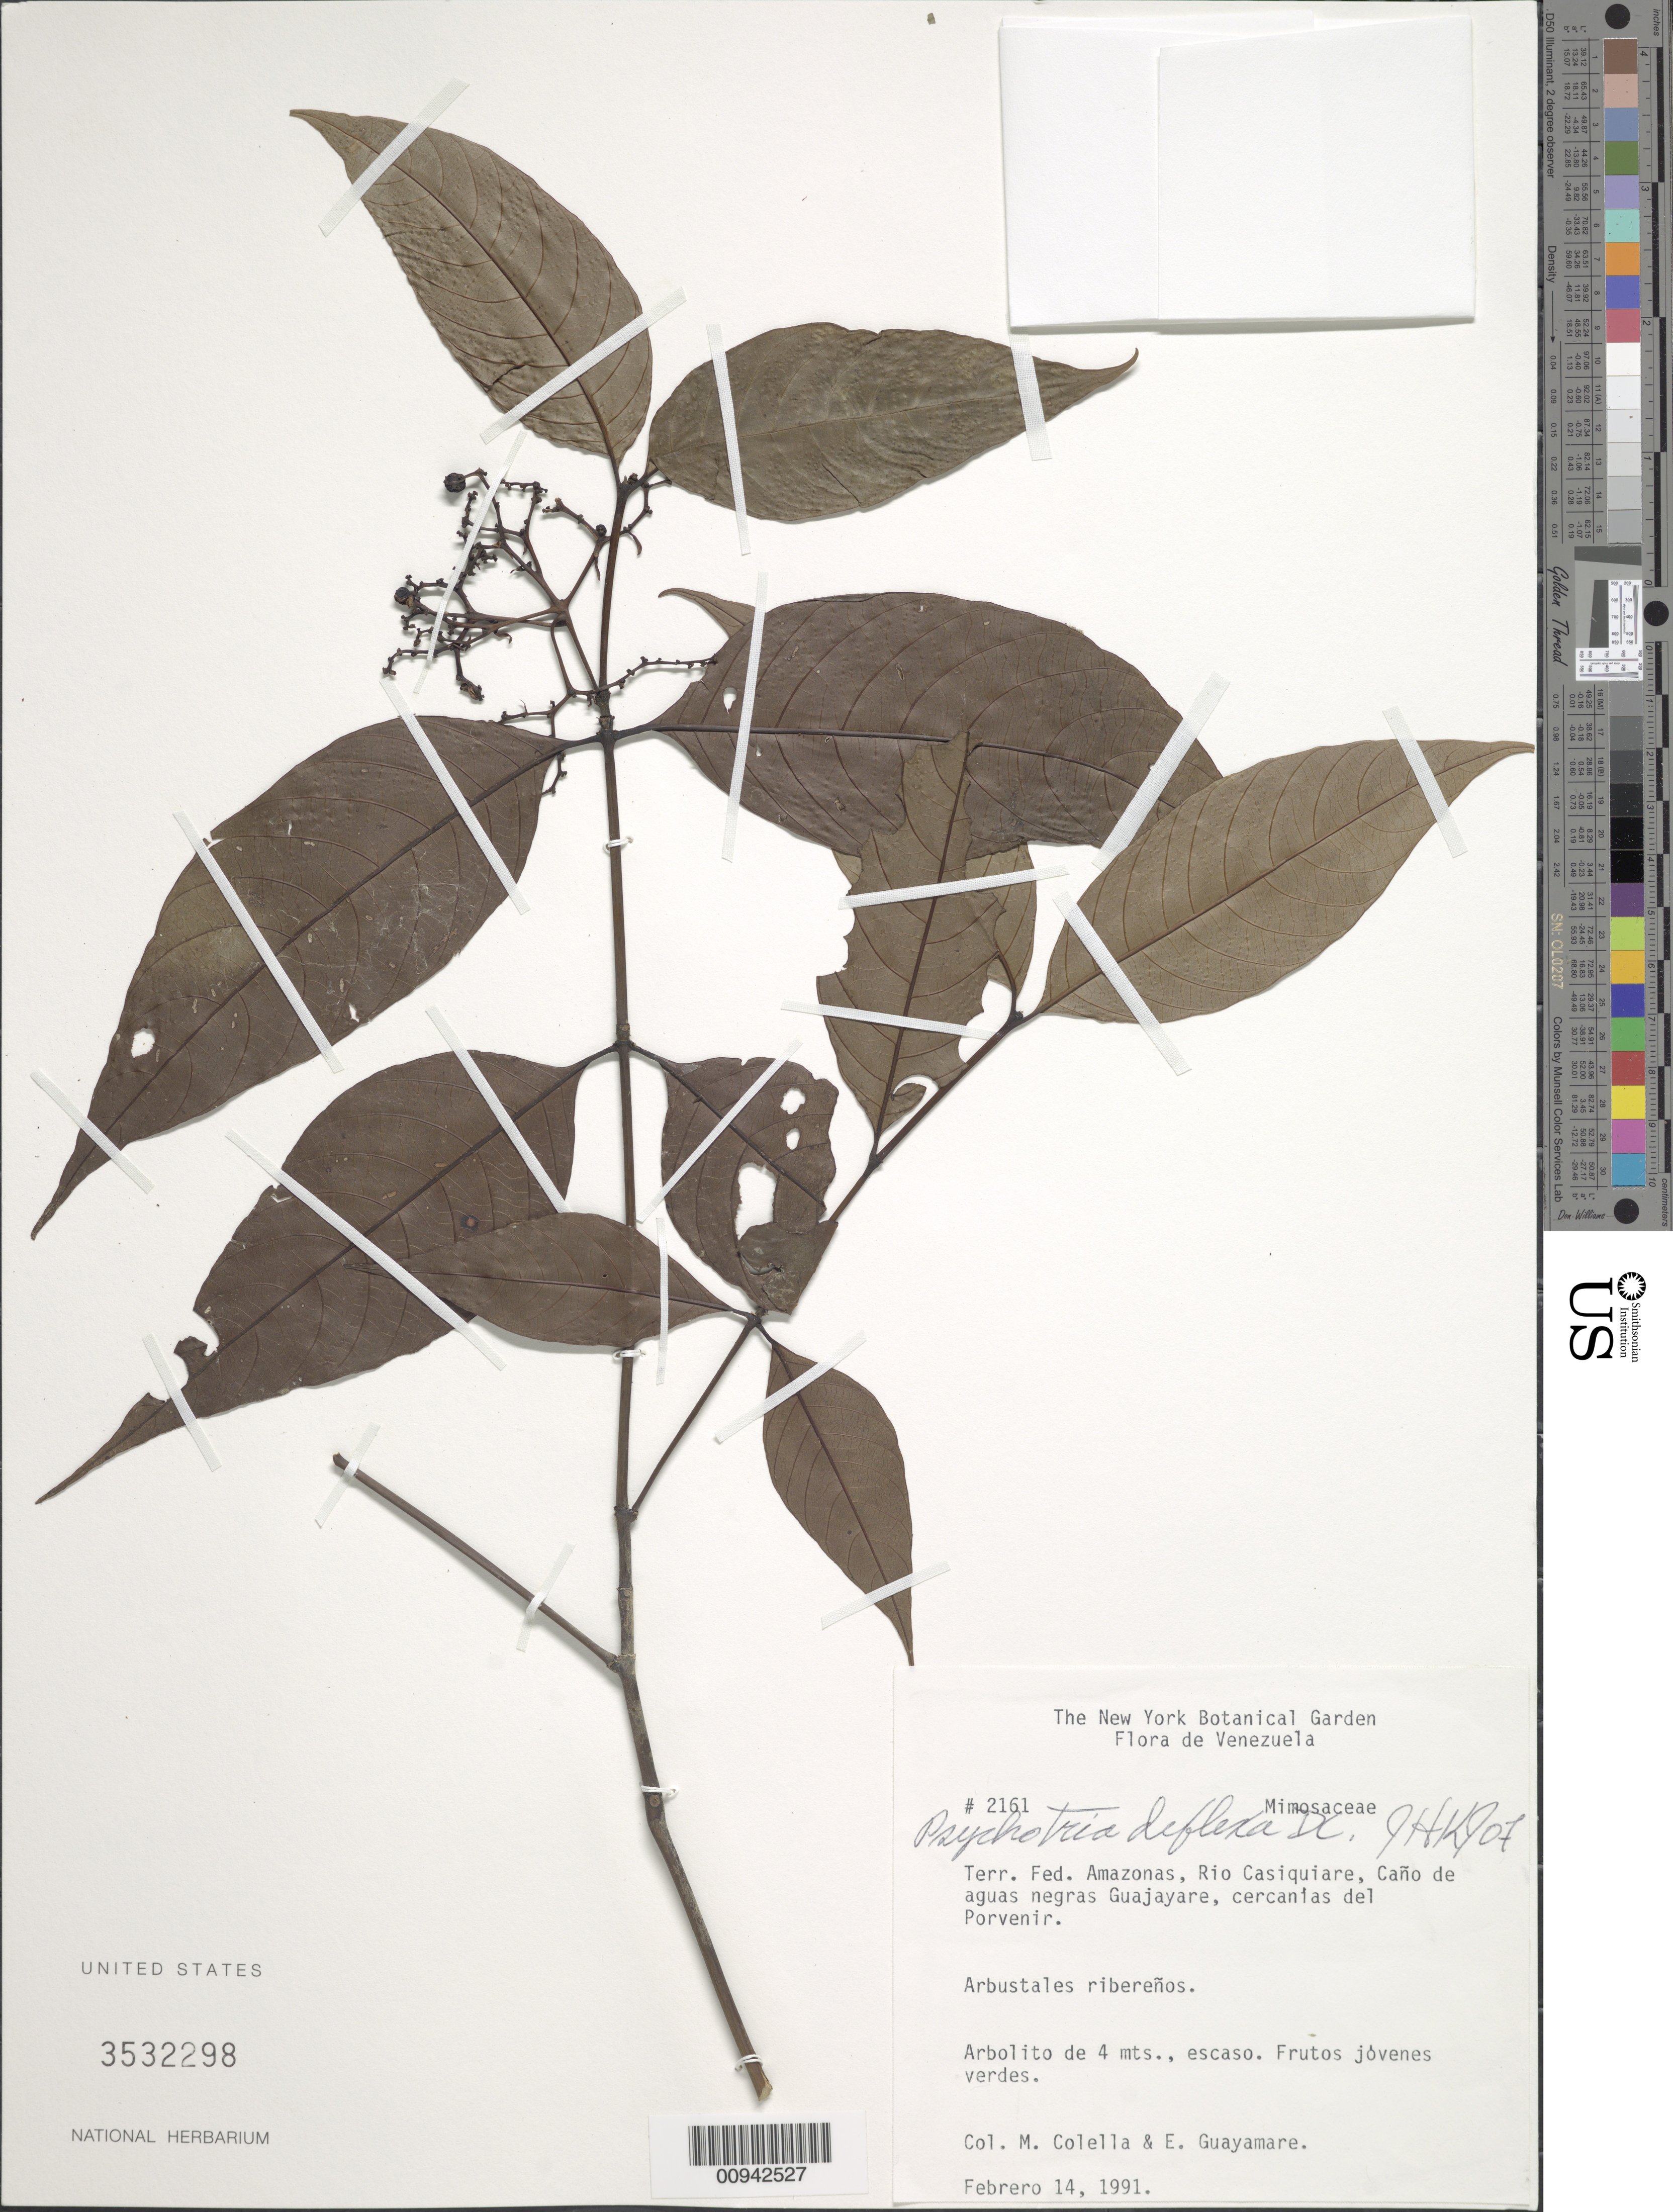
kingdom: Plantae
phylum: Tracheophyta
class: Magnoliopsida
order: Gentianales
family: Rubiaceae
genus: Psychotria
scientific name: Psychotria deflexa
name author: DC.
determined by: Kirkbride, J. H.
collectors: M. Colella & E. Guayamare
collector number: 2161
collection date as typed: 14-Feb-91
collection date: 1991-02-14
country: Venezuela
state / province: Amazonas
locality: Río Casiquiare, El Porvenir, Cano de aguas negras Guajayare, cercanias del Porvenir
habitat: Arbustales riberenos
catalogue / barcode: US 3532298